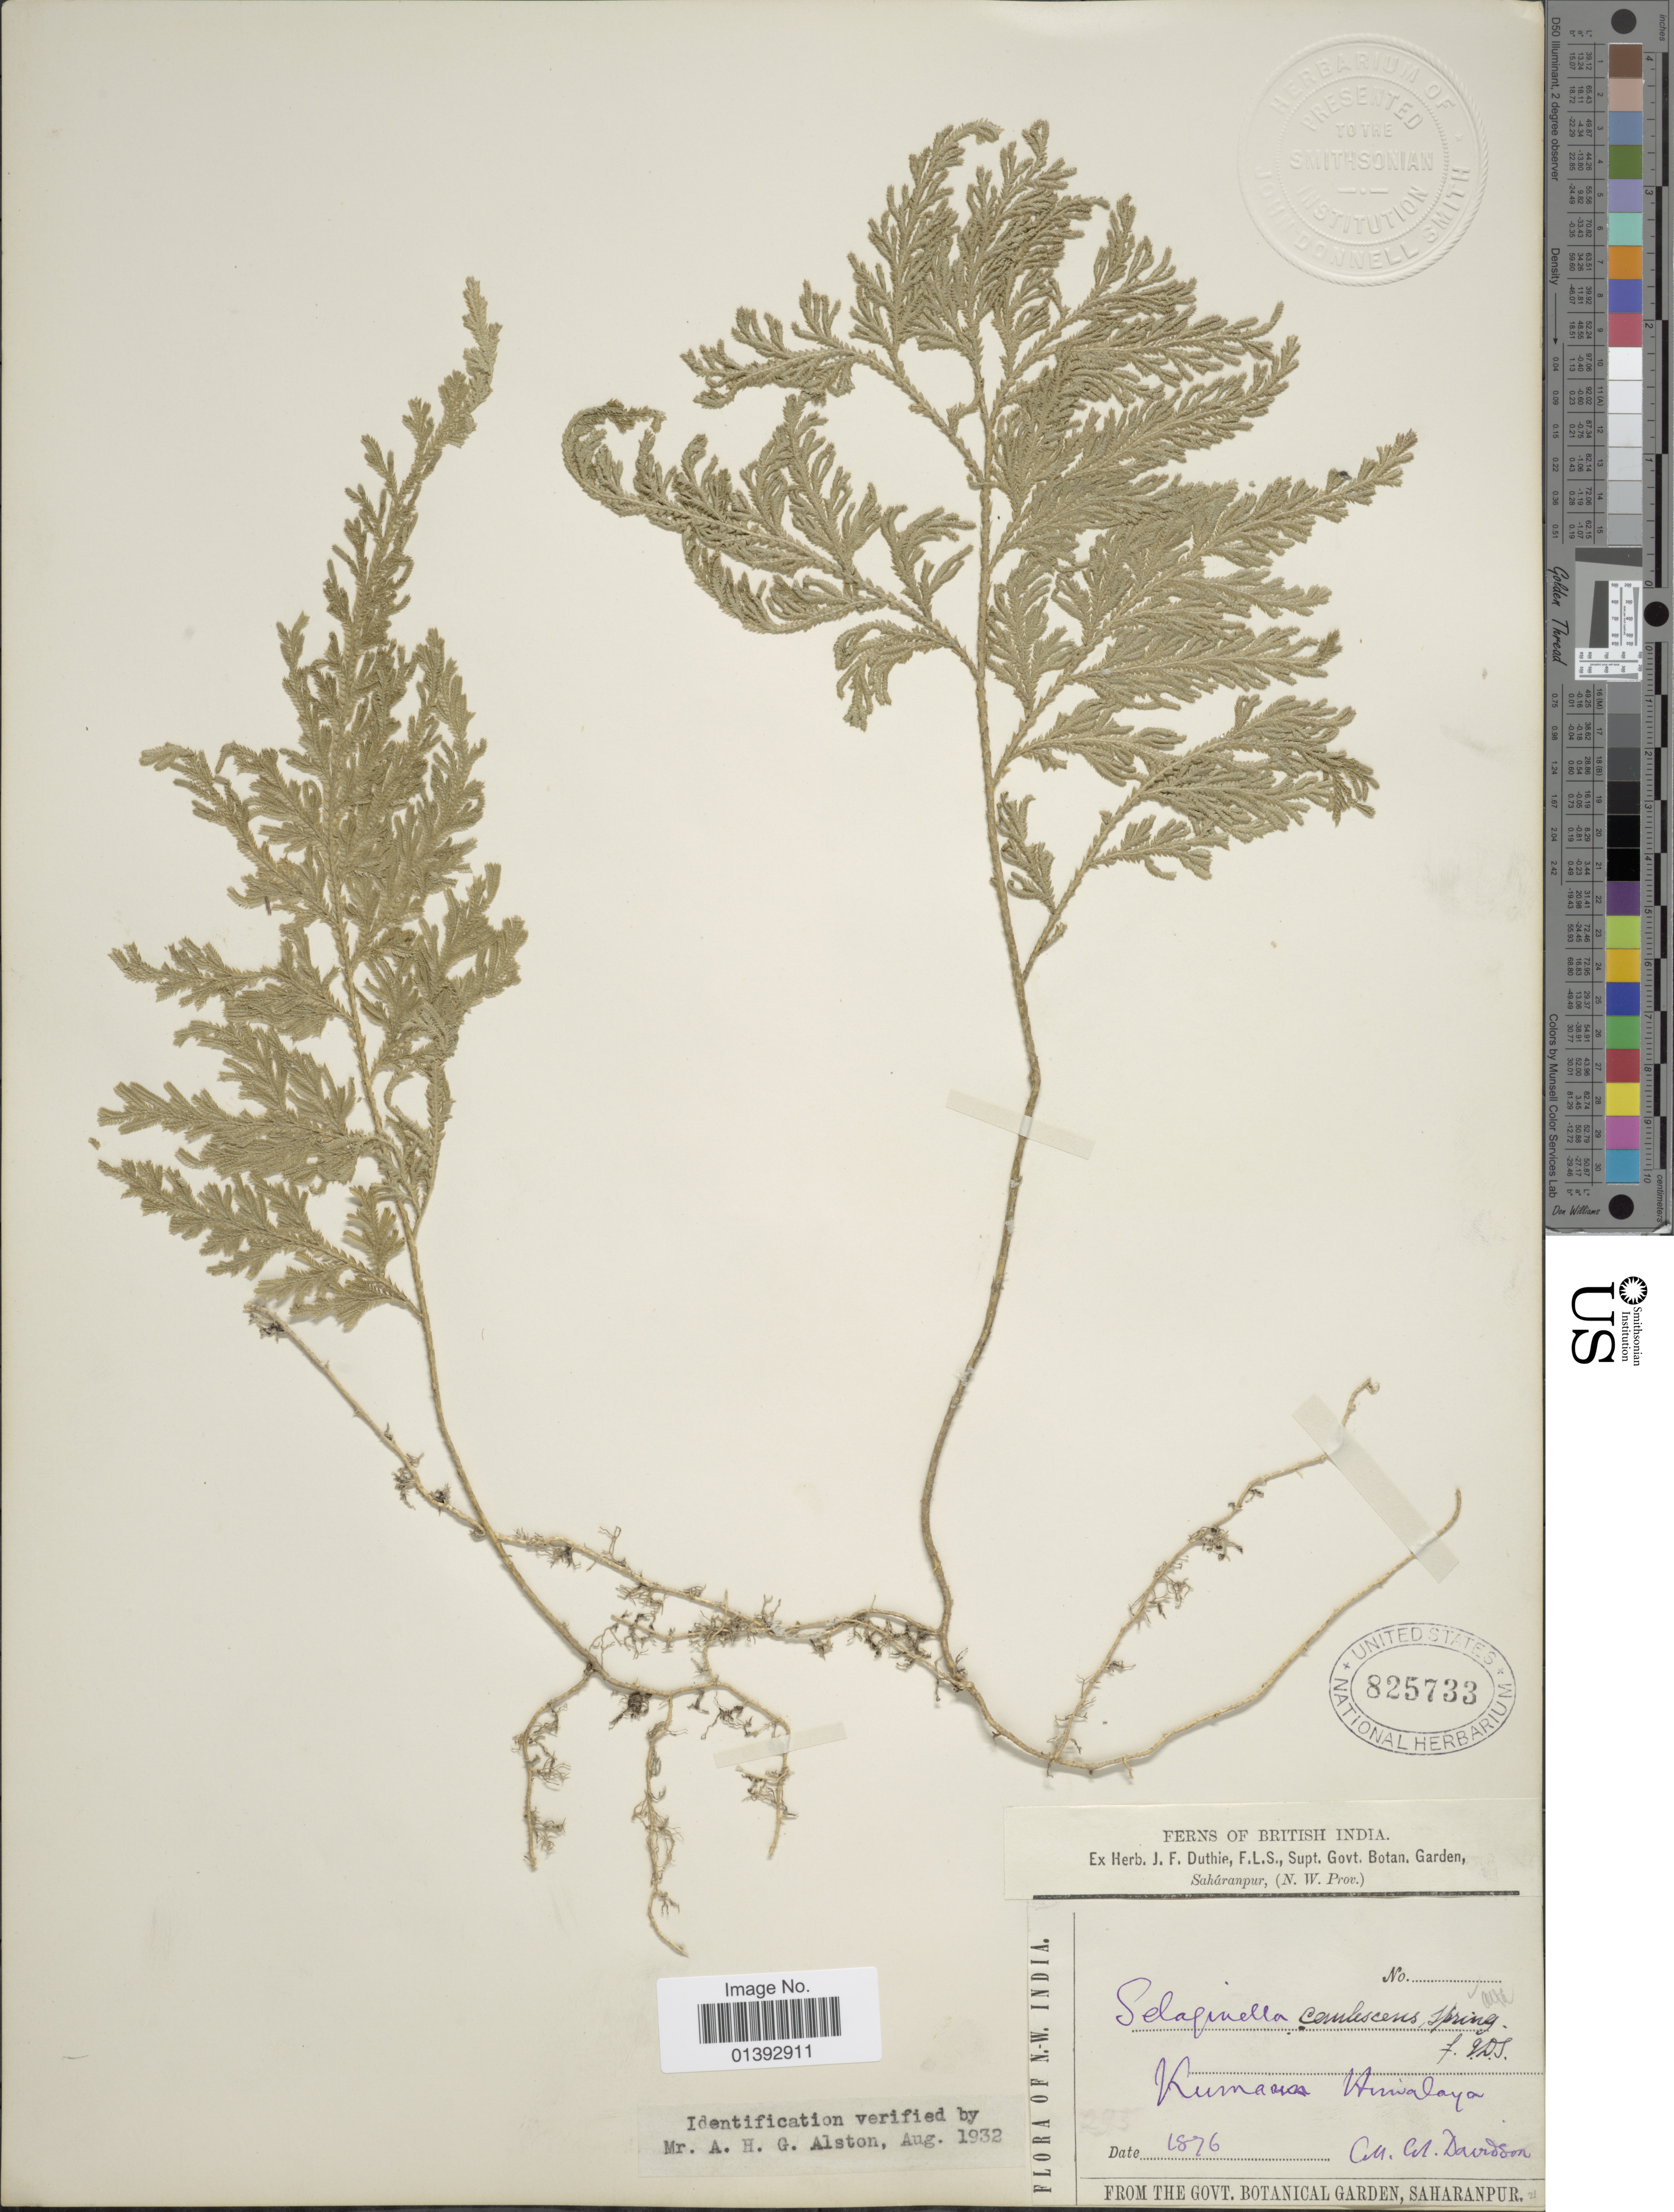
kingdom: Plantae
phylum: Tracheophyta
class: Lycopodiopsida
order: Selaginellales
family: Selaginellaceae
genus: Selaginella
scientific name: Selaginella involvens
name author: (Sw.) Spring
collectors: C. Davidson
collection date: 1876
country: India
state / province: Uttarakhand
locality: British India, Kumaun Himalaya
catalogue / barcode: US 825733